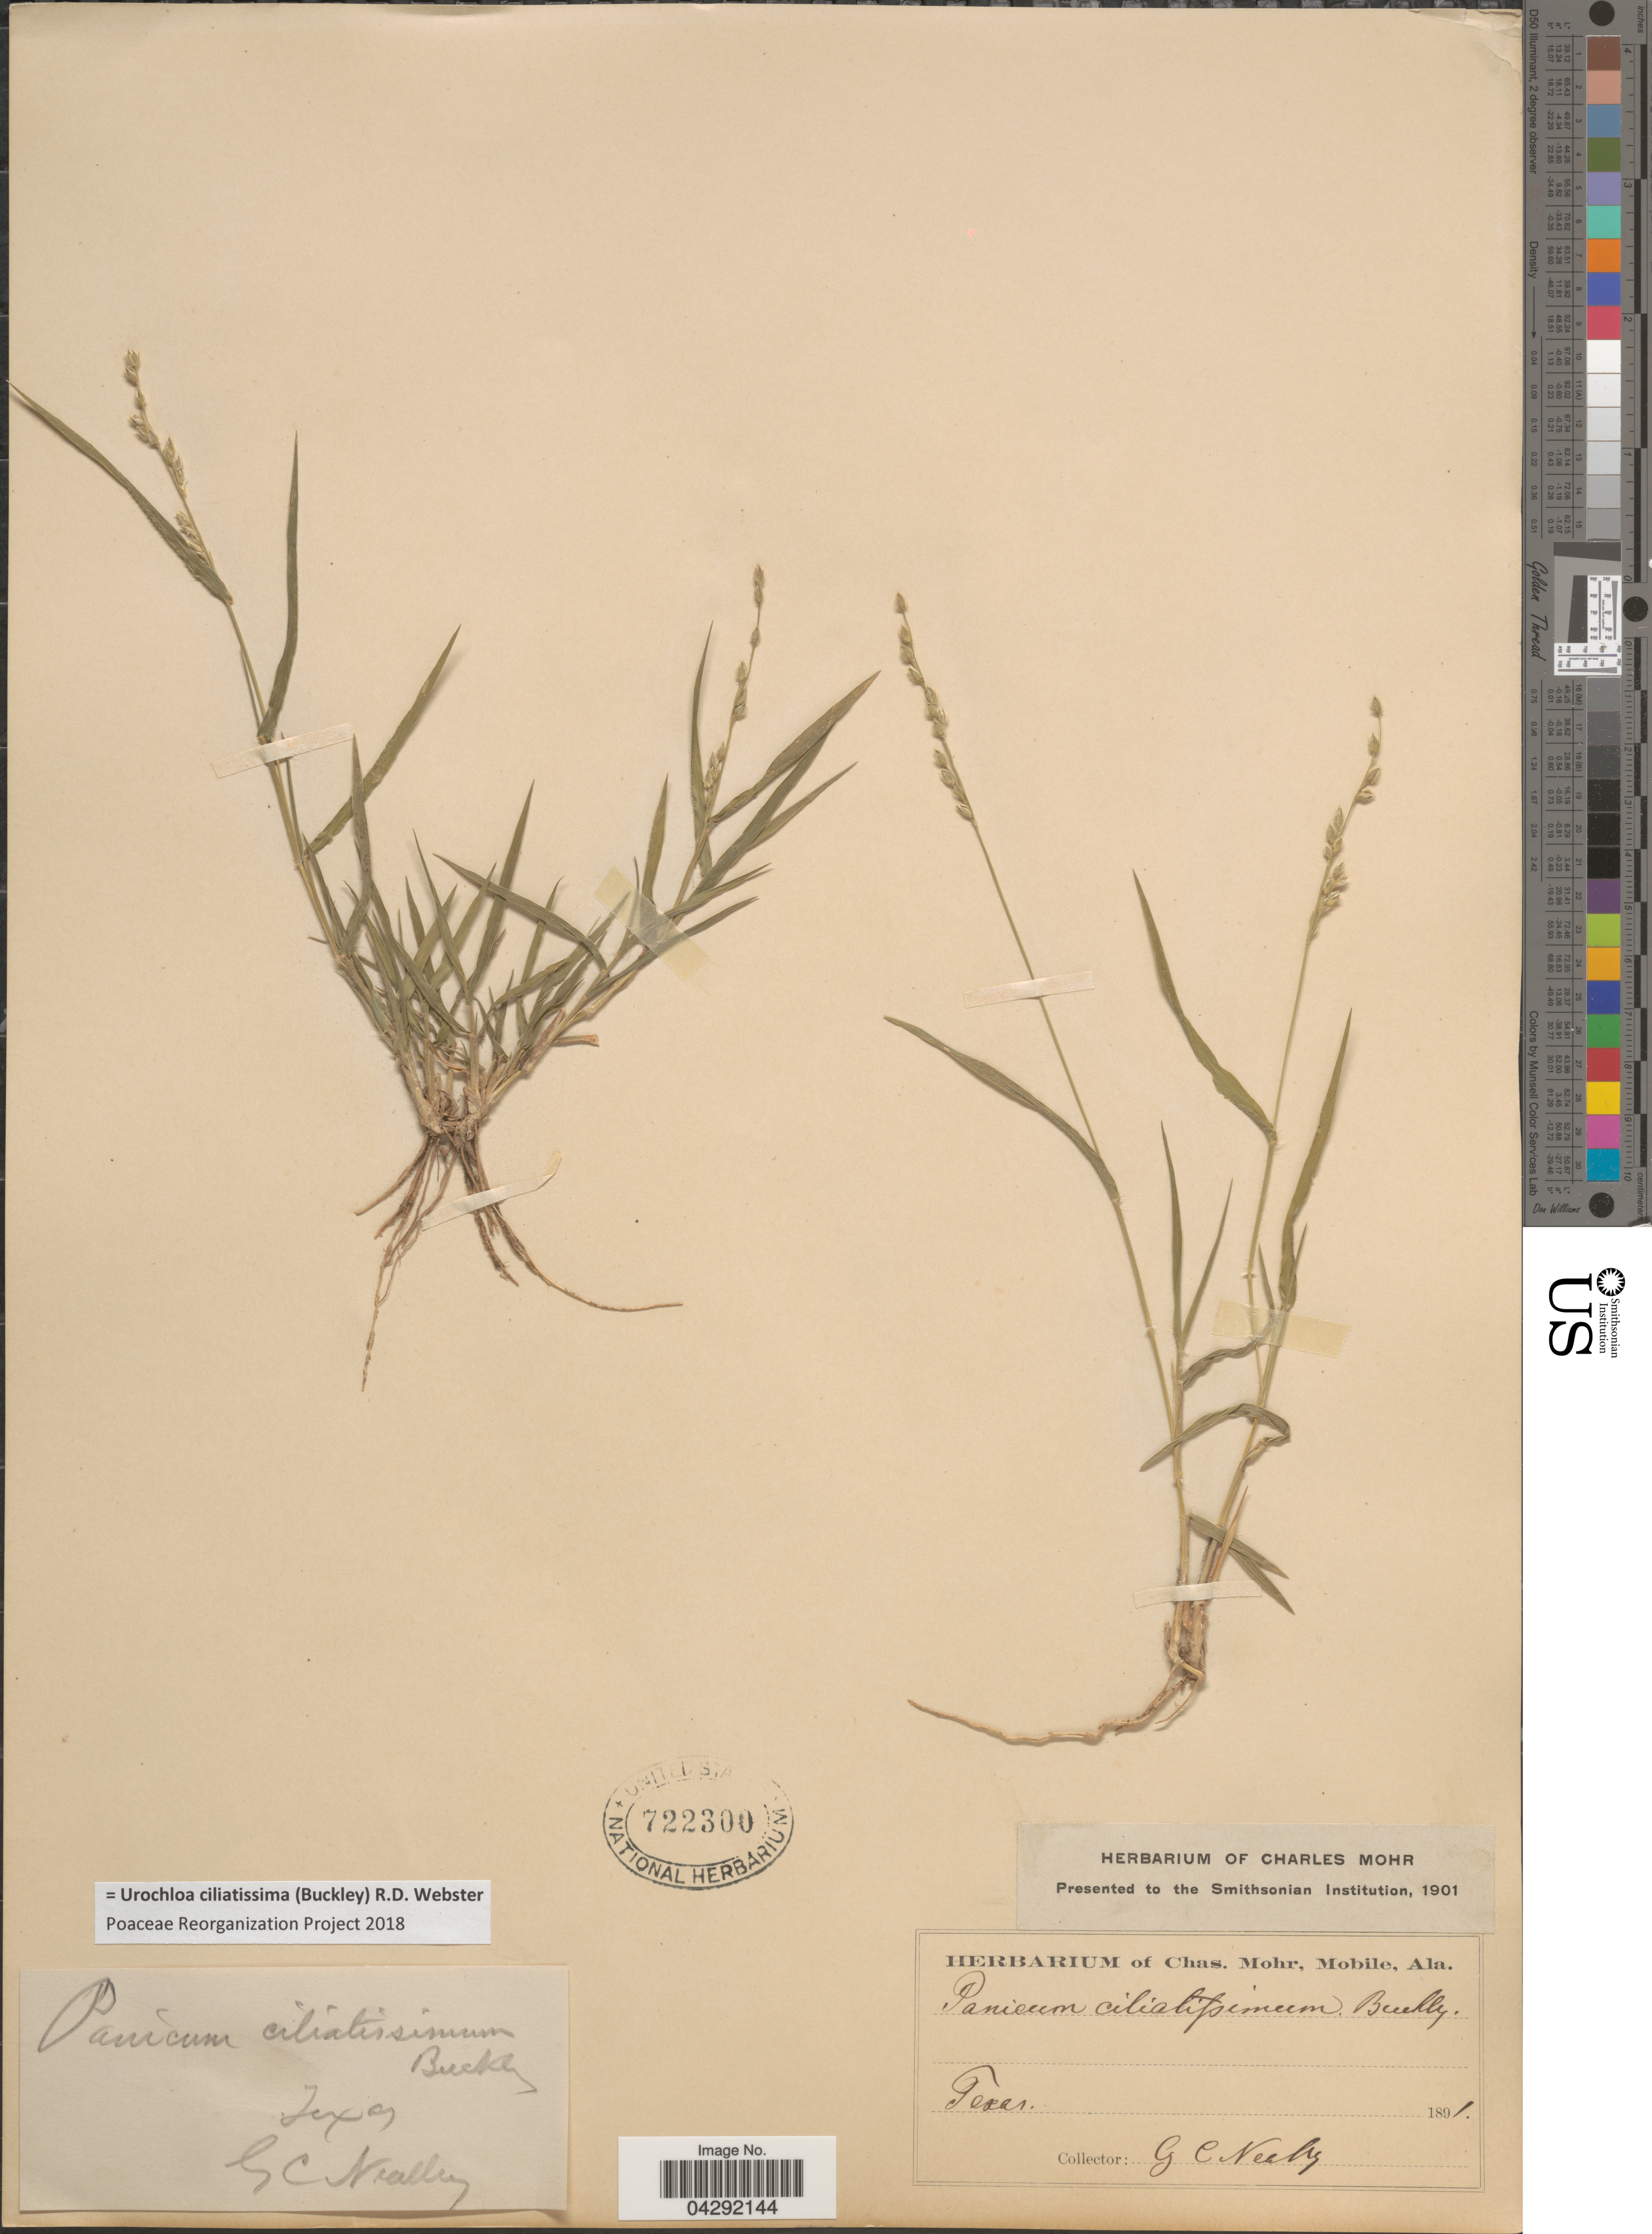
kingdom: Plantae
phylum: Tracheophyta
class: Liliopsida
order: Poales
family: Poaceae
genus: Urochloa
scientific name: Urochloa ciliatissima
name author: (Buckley) R.D. Webster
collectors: G. C. Nealley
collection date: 1891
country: United States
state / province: Texas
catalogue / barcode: US 722300